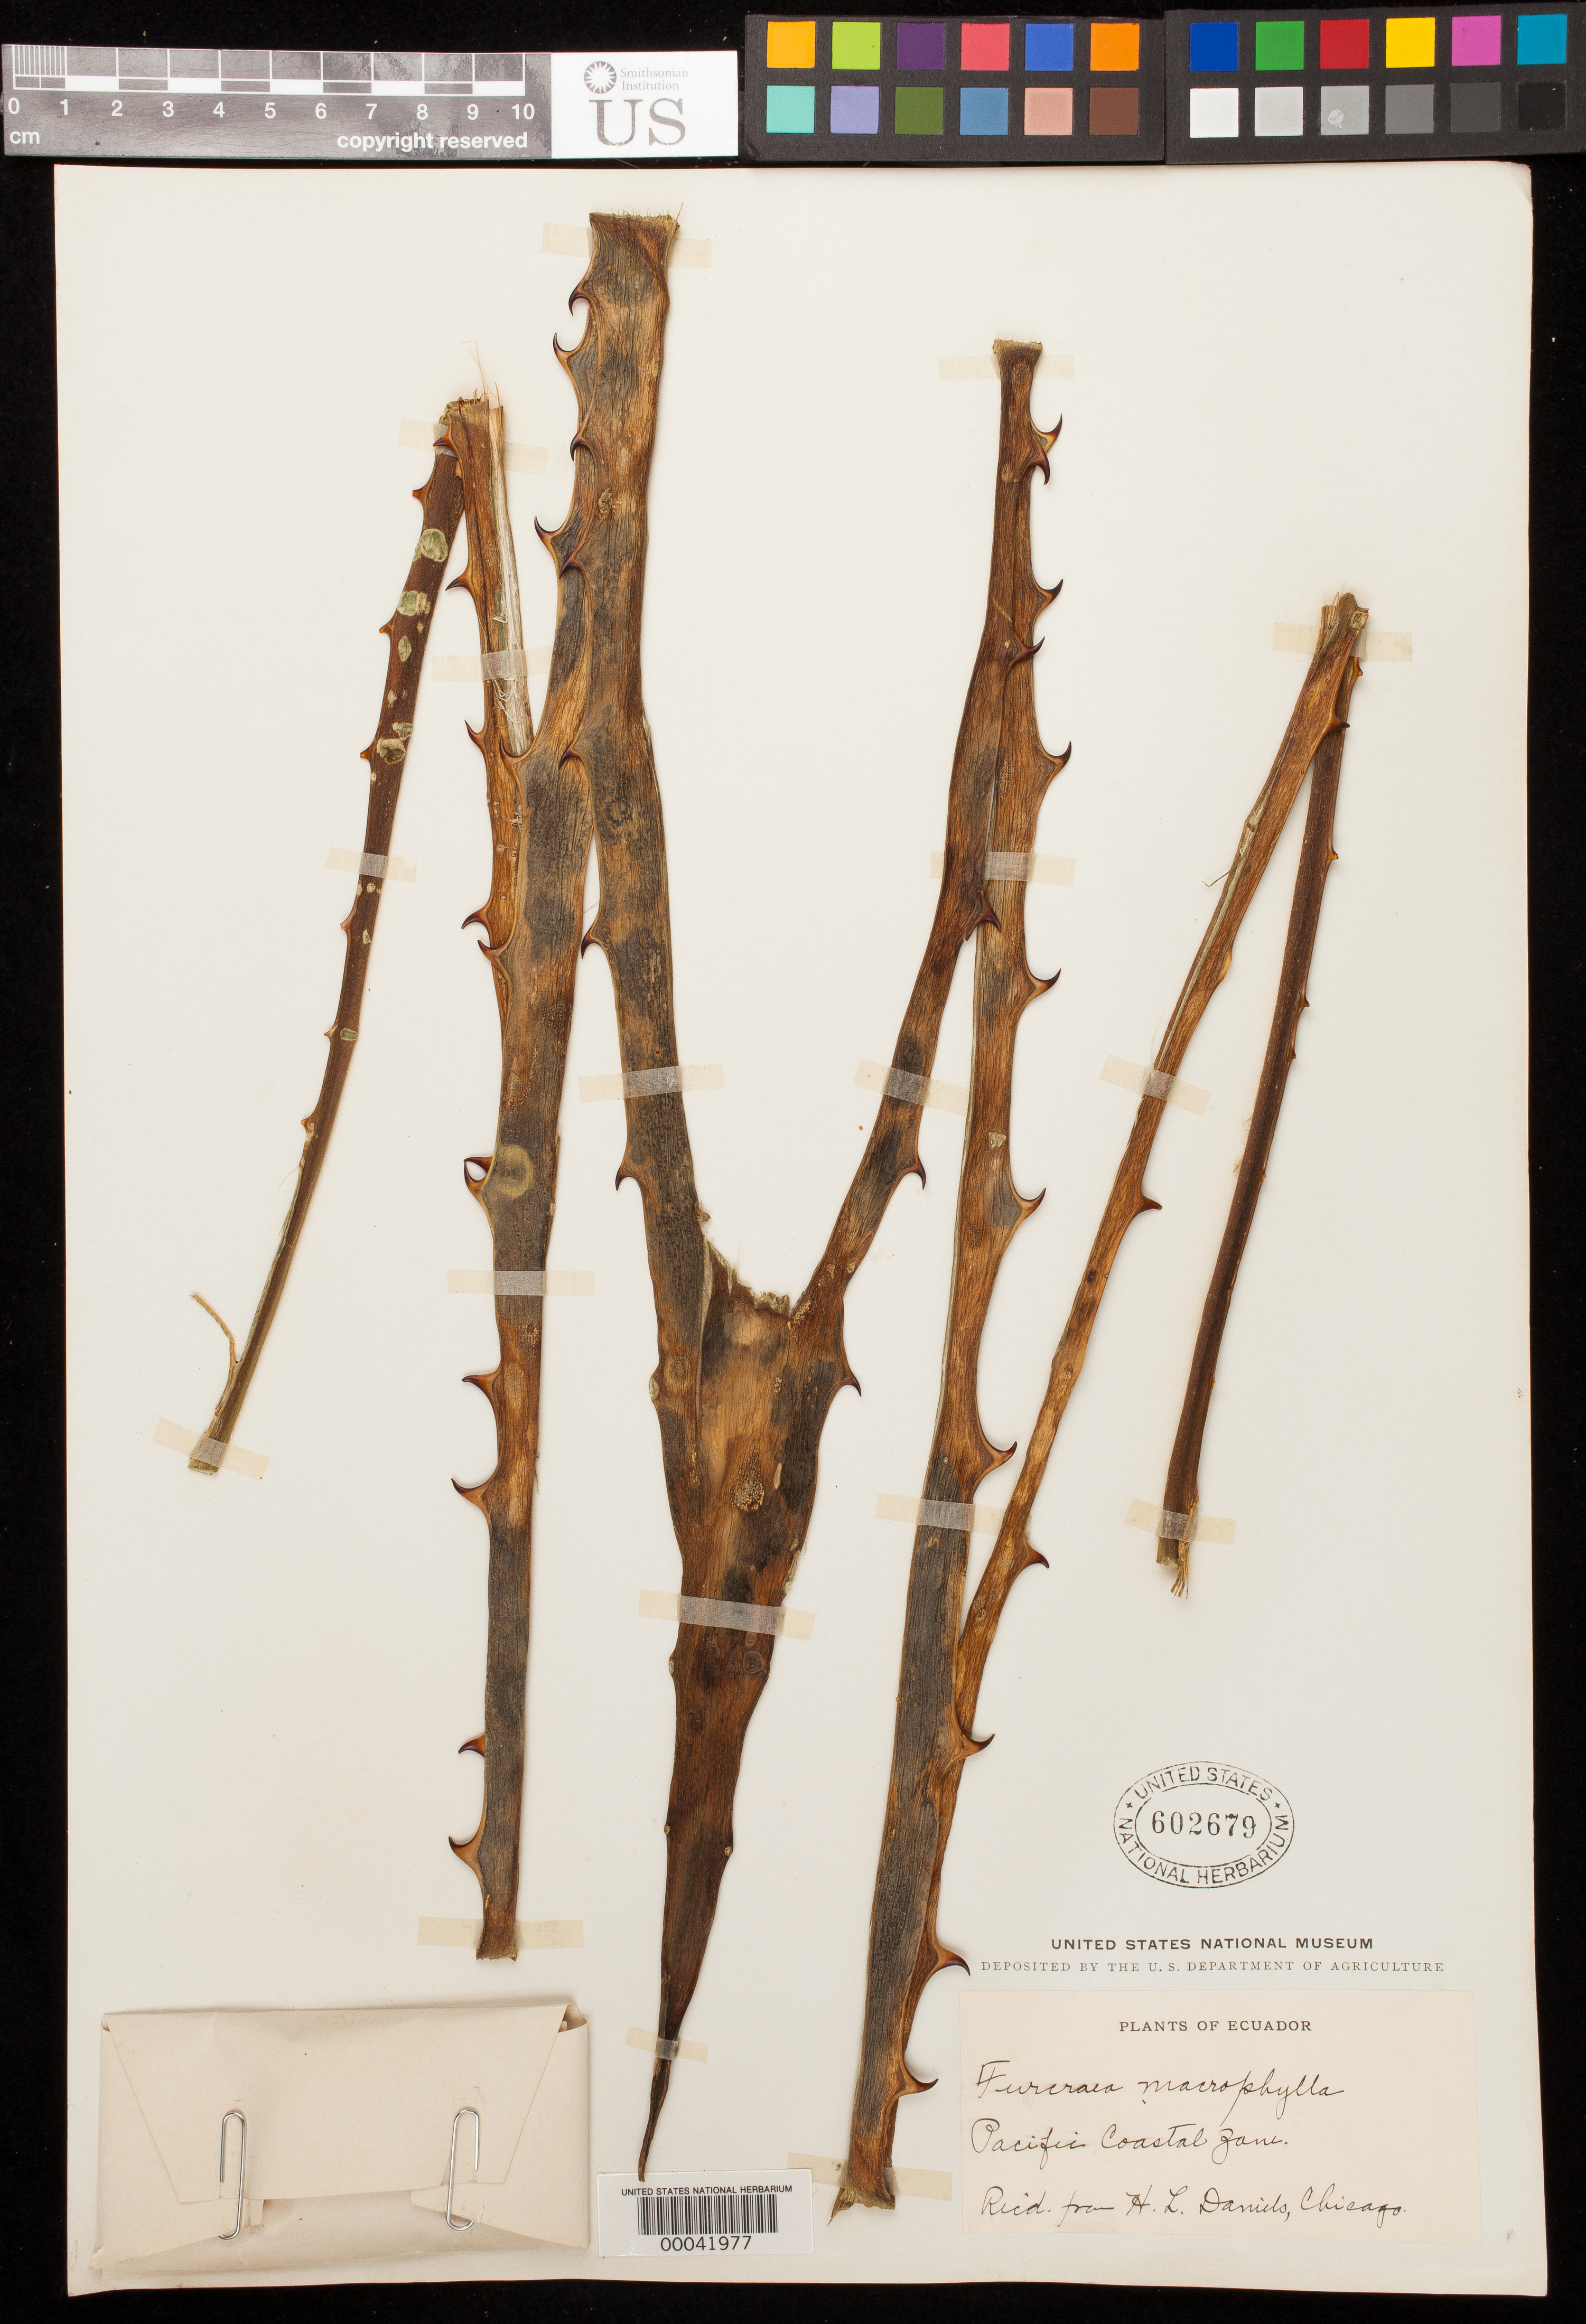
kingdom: Plantae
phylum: Tracheophyta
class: Liliopsida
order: Asparagales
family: Asparagaceae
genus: Furcraea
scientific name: Furcraea macrophylla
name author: Baker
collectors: ex herb. H.L. Daniels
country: Ecuador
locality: Pacific Coastal Zone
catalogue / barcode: US 602679